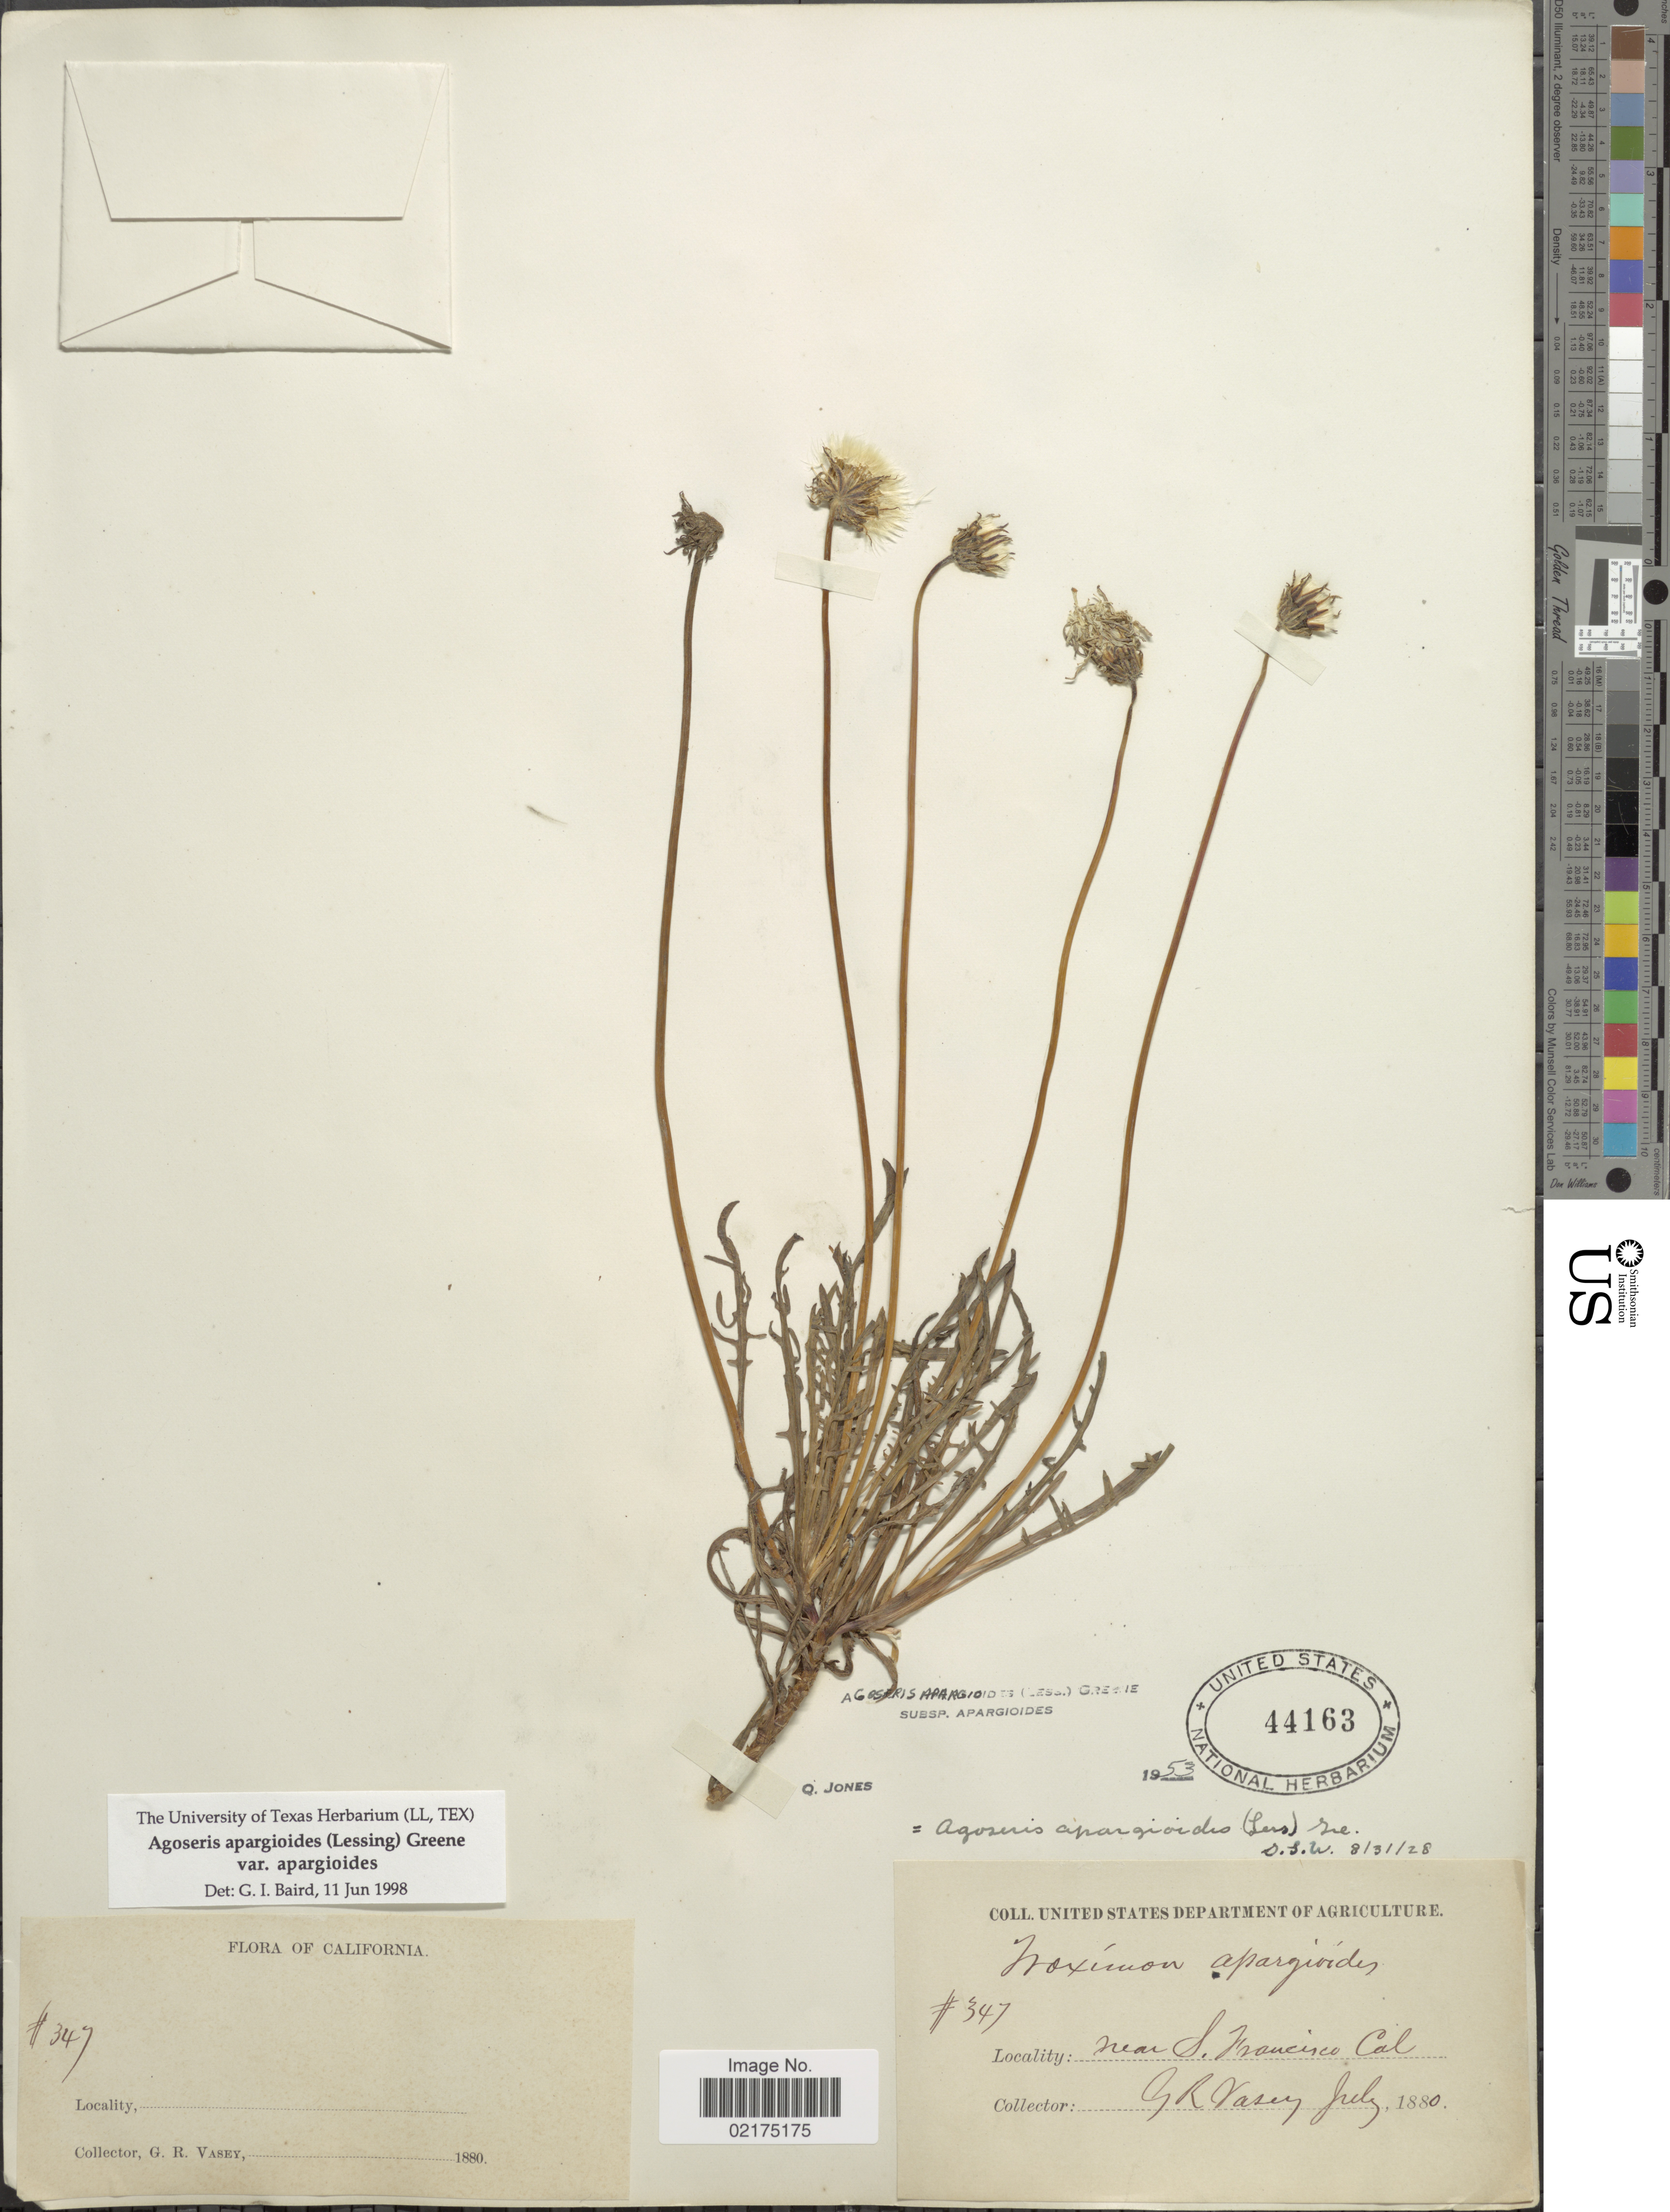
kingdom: Plantae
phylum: Tracheophyta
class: Magnoliopsida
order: Asterales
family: Asteraceae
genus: Agoseris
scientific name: Agoseris apargioides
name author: (Less.) Greene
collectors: G. R. Vasey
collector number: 347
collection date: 1880-07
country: United States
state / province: California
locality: Near S. Francisco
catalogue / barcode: US 44163